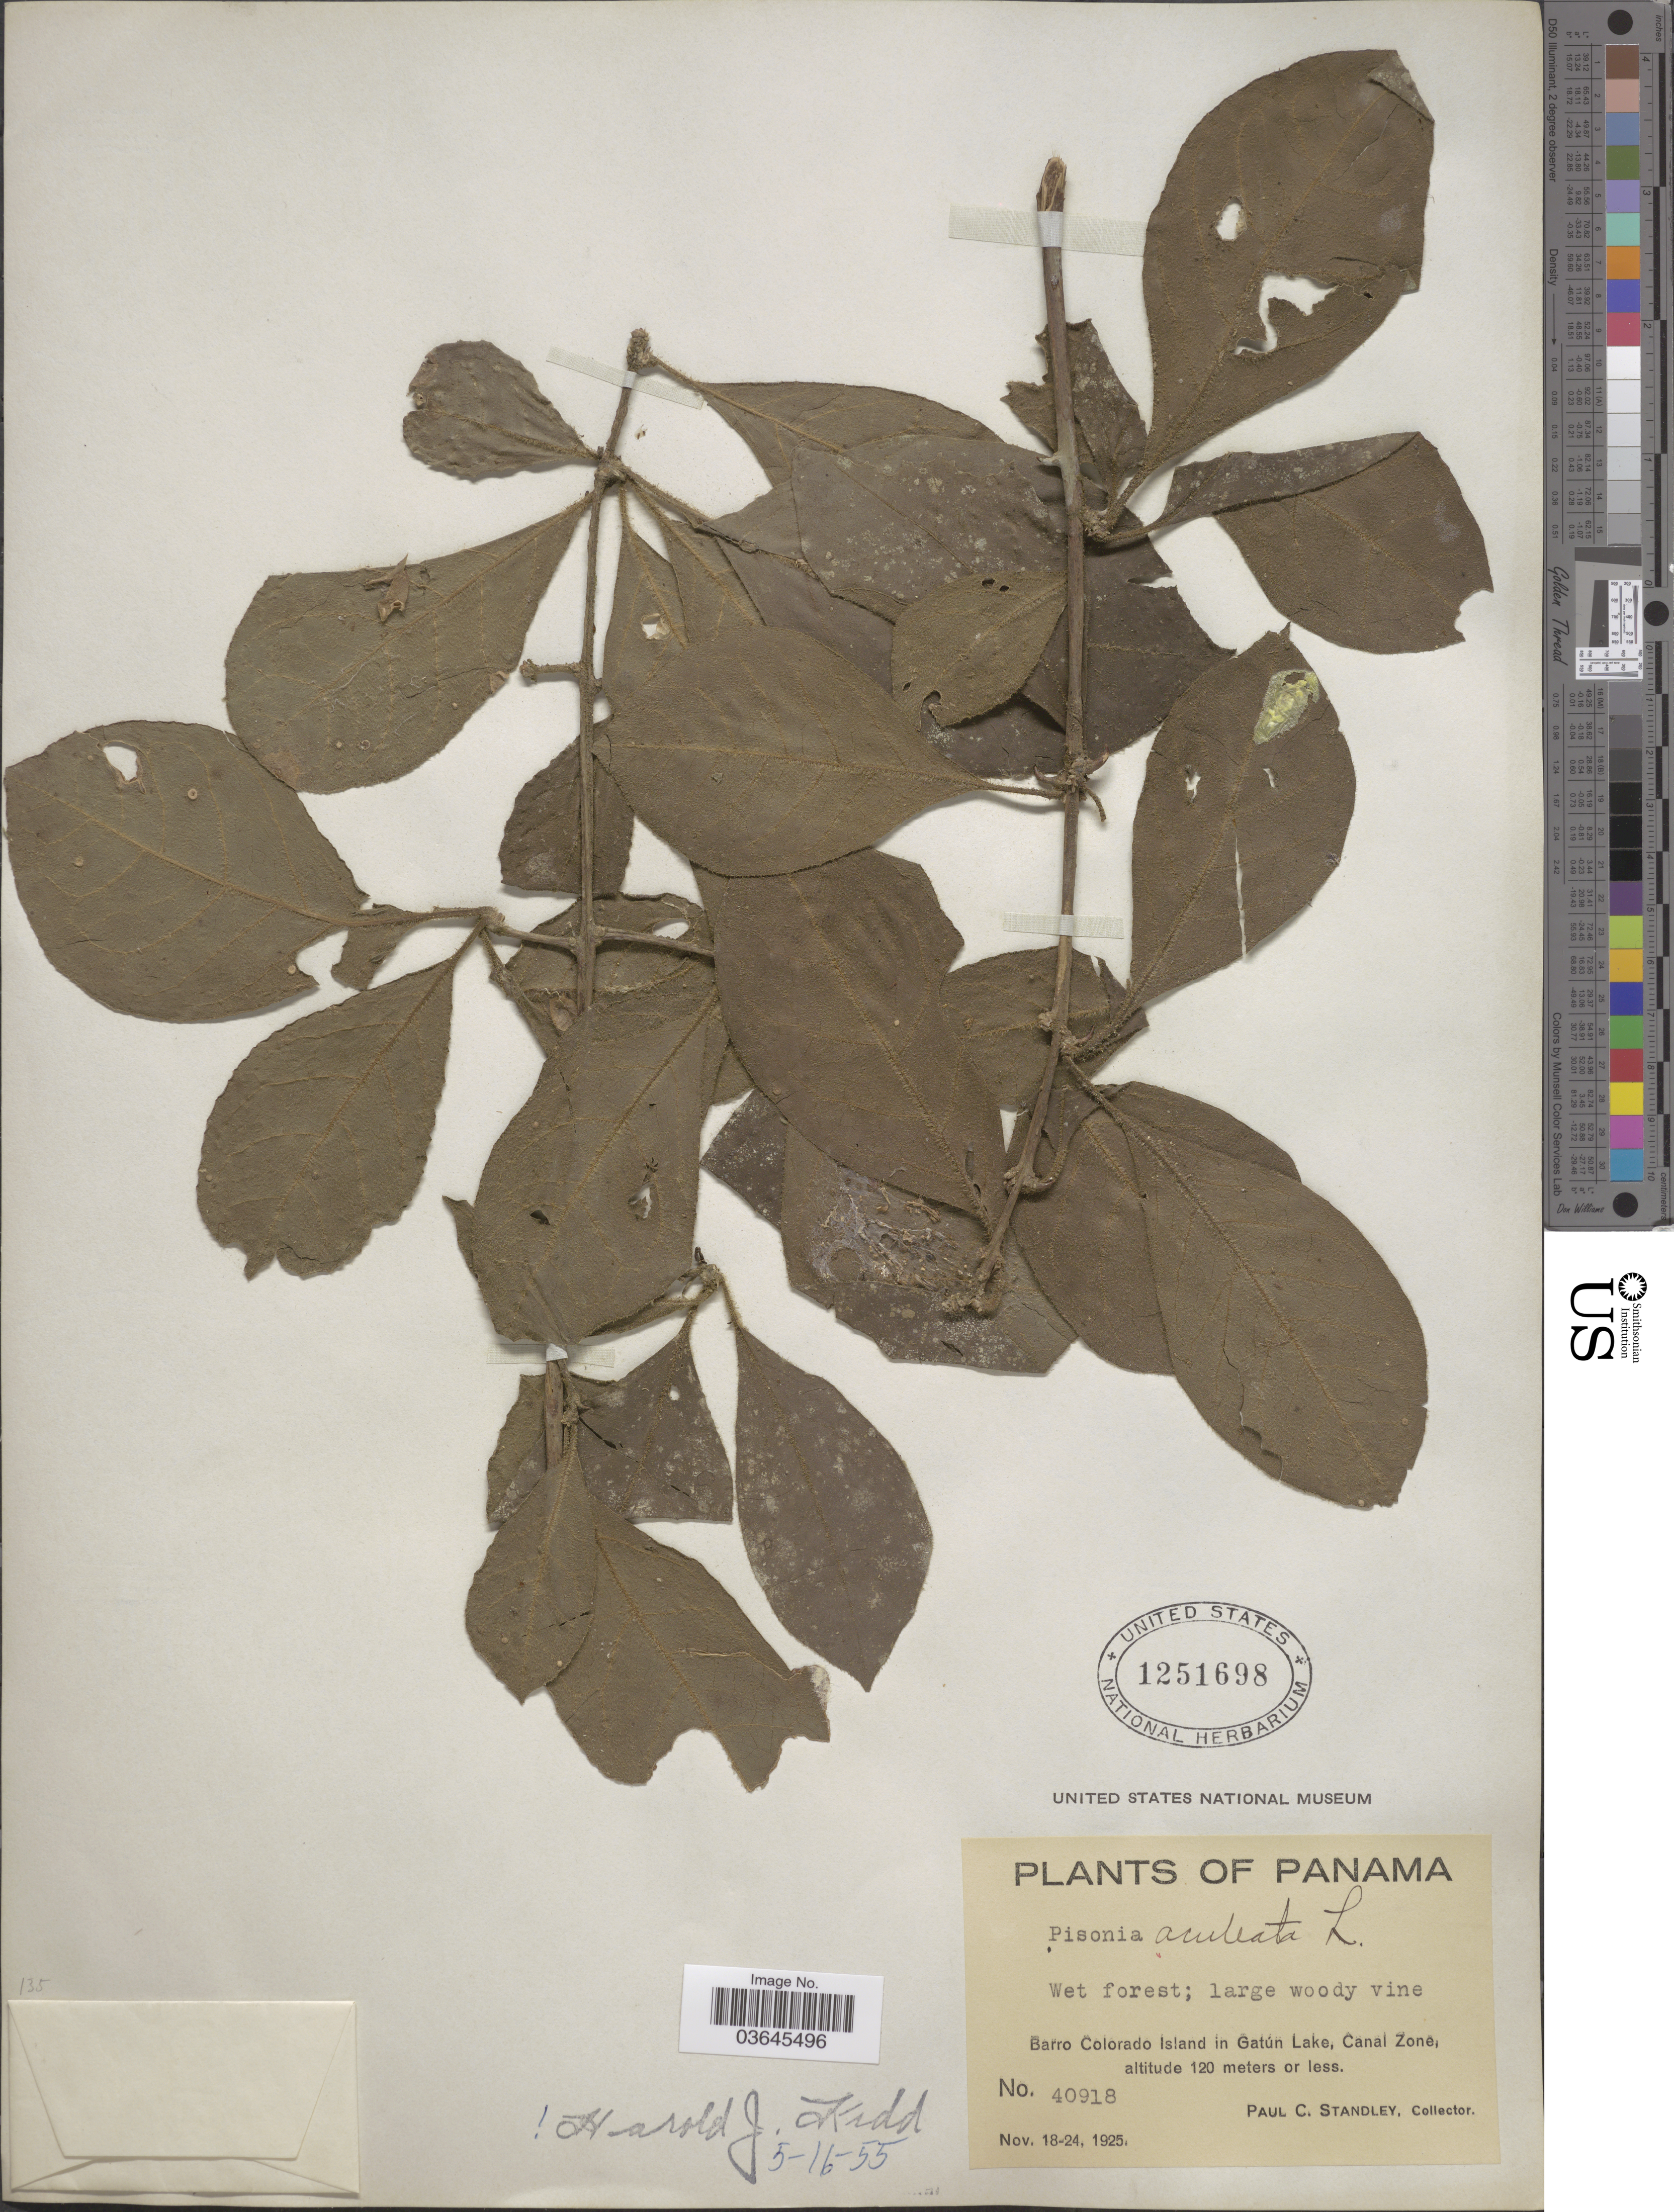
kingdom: Plantae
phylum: Tracheophyta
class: Magnoliopsida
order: Caryophyllales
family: Nyctaginaceae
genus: Pisonia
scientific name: Pisonia aculeata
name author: L.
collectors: P. C. Standley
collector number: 40918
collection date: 1925-11-18/1925-11-24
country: Panama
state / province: Panamá Oeste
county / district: Canal Zone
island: Barro Colorado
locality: Barro Colorado Island in Gatún Lake, Canal Zone.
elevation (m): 120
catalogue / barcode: US 1251698